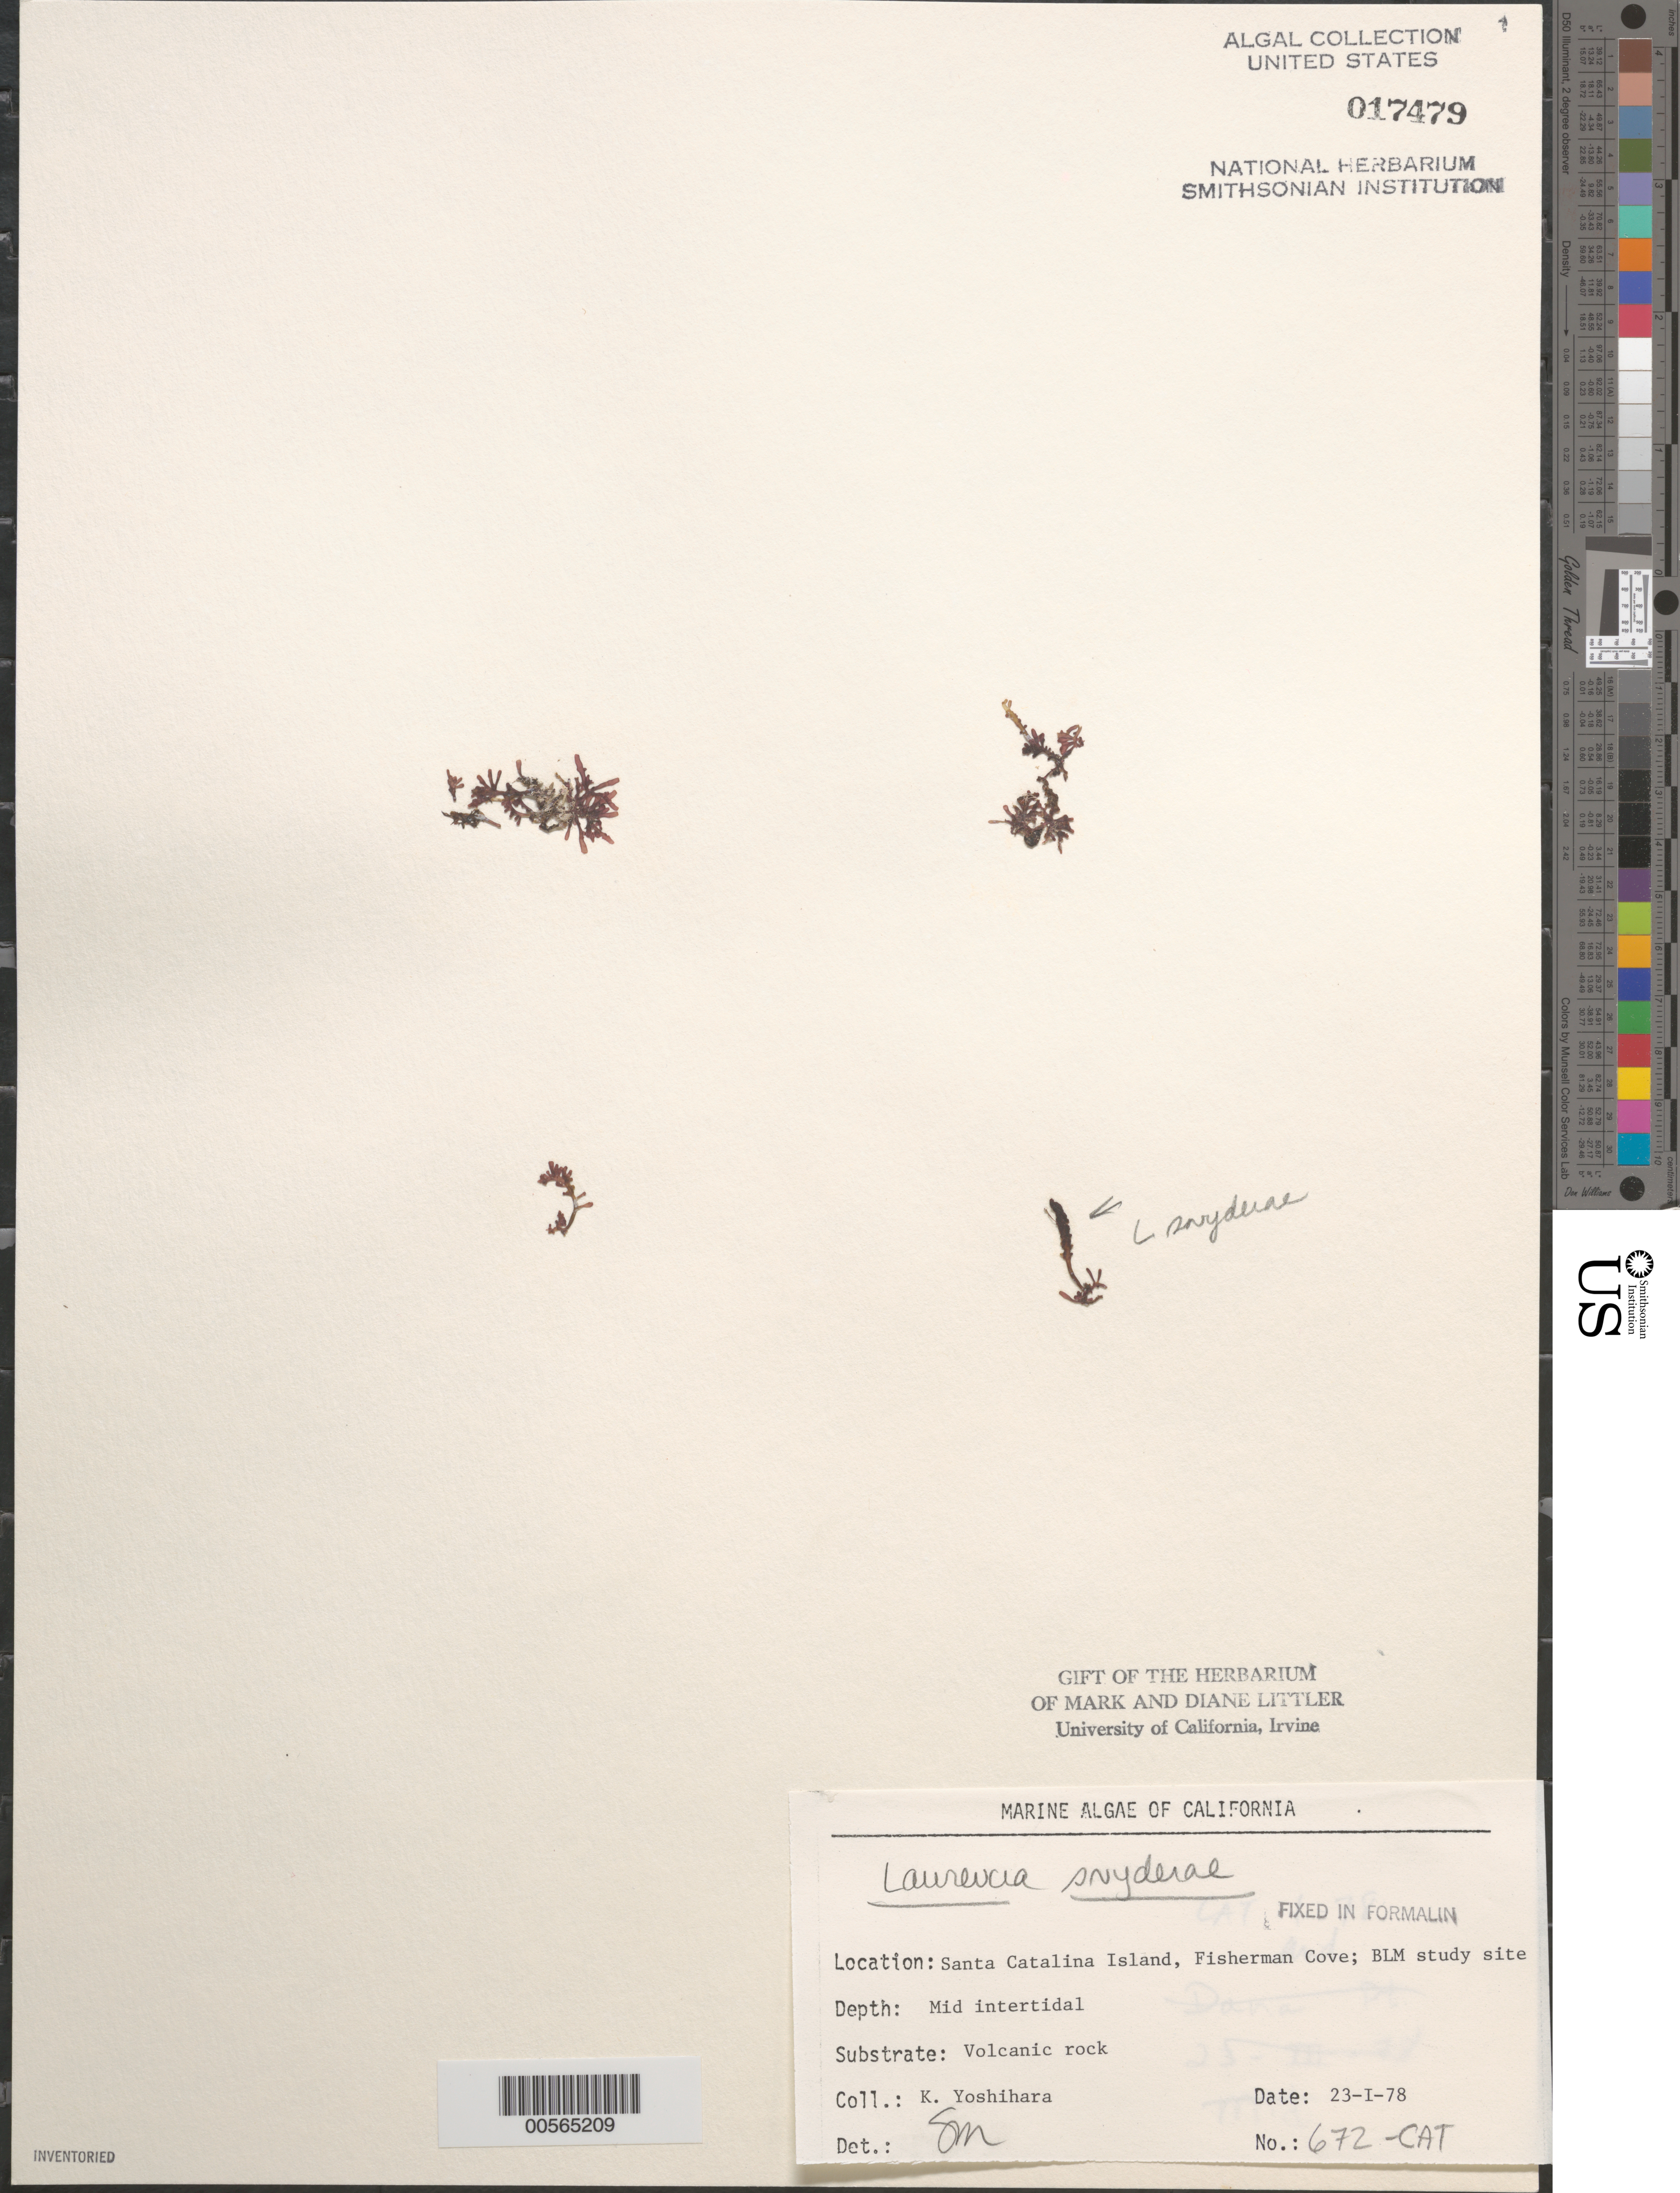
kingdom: Plantae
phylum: Rhodophyta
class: Florideophyceae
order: Ceramiales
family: Rhodomelaceae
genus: Laurencia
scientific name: Laurencia snyderae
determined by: Murray, S. N.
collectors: K. Yoshihara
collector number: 672-cat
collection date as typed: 23 Jan 1978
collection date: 1978-01-23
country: United States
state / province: California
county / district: Los Angeles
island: Santa Catalina Island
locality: Fishermen Cove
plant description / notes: BLM-SOCALBIGHT Rocky Intertidal Survey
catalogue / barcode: US 17479